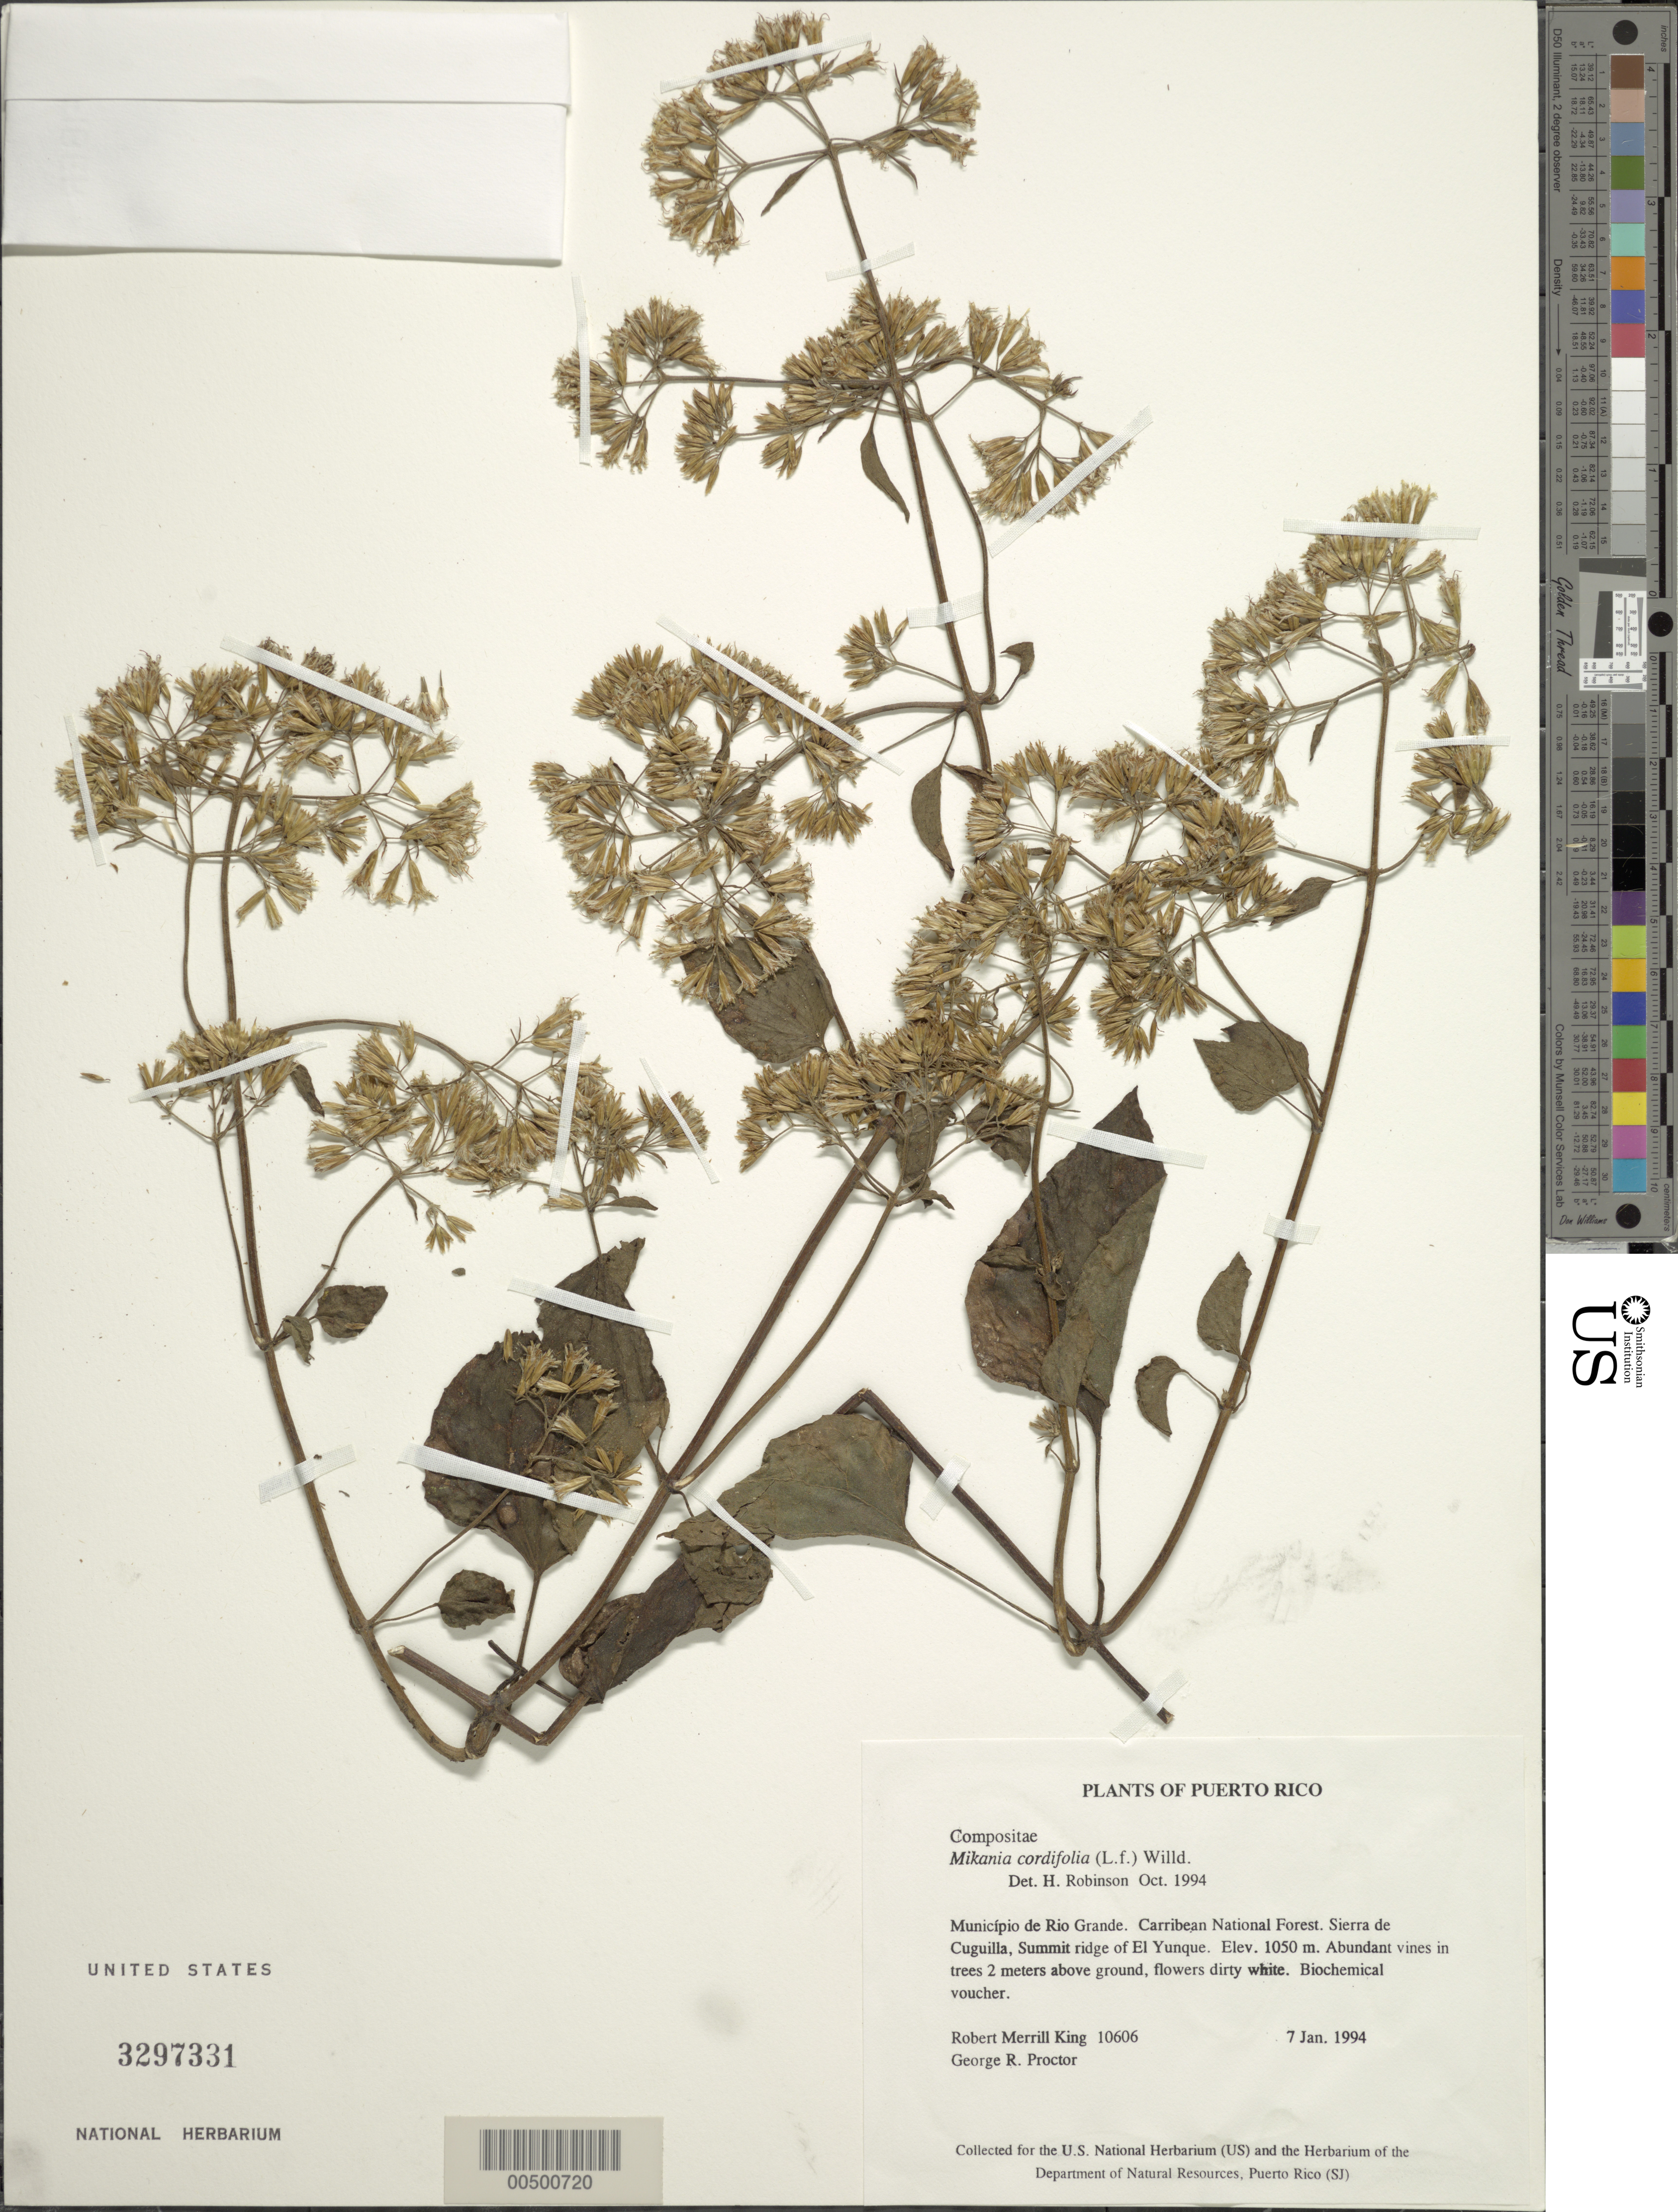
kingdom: Plantae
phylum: Tracheophyta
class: Magnoliopsida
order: Asterales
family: Asteraceae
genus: Mikania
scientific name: Mikania cordifolia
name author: Kunth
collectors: R. M. King & G. Proctor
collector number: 10605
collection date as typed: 07 Jan 1994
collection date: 1994-01-07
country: Puerto Rico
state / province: Rio Grande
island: Greater Antilles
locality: Caribbean National Forest. Sierra de Cuguilla, Summit ridge of El Yunque, Rio Grande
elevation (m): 1050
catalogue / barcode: US 3297331